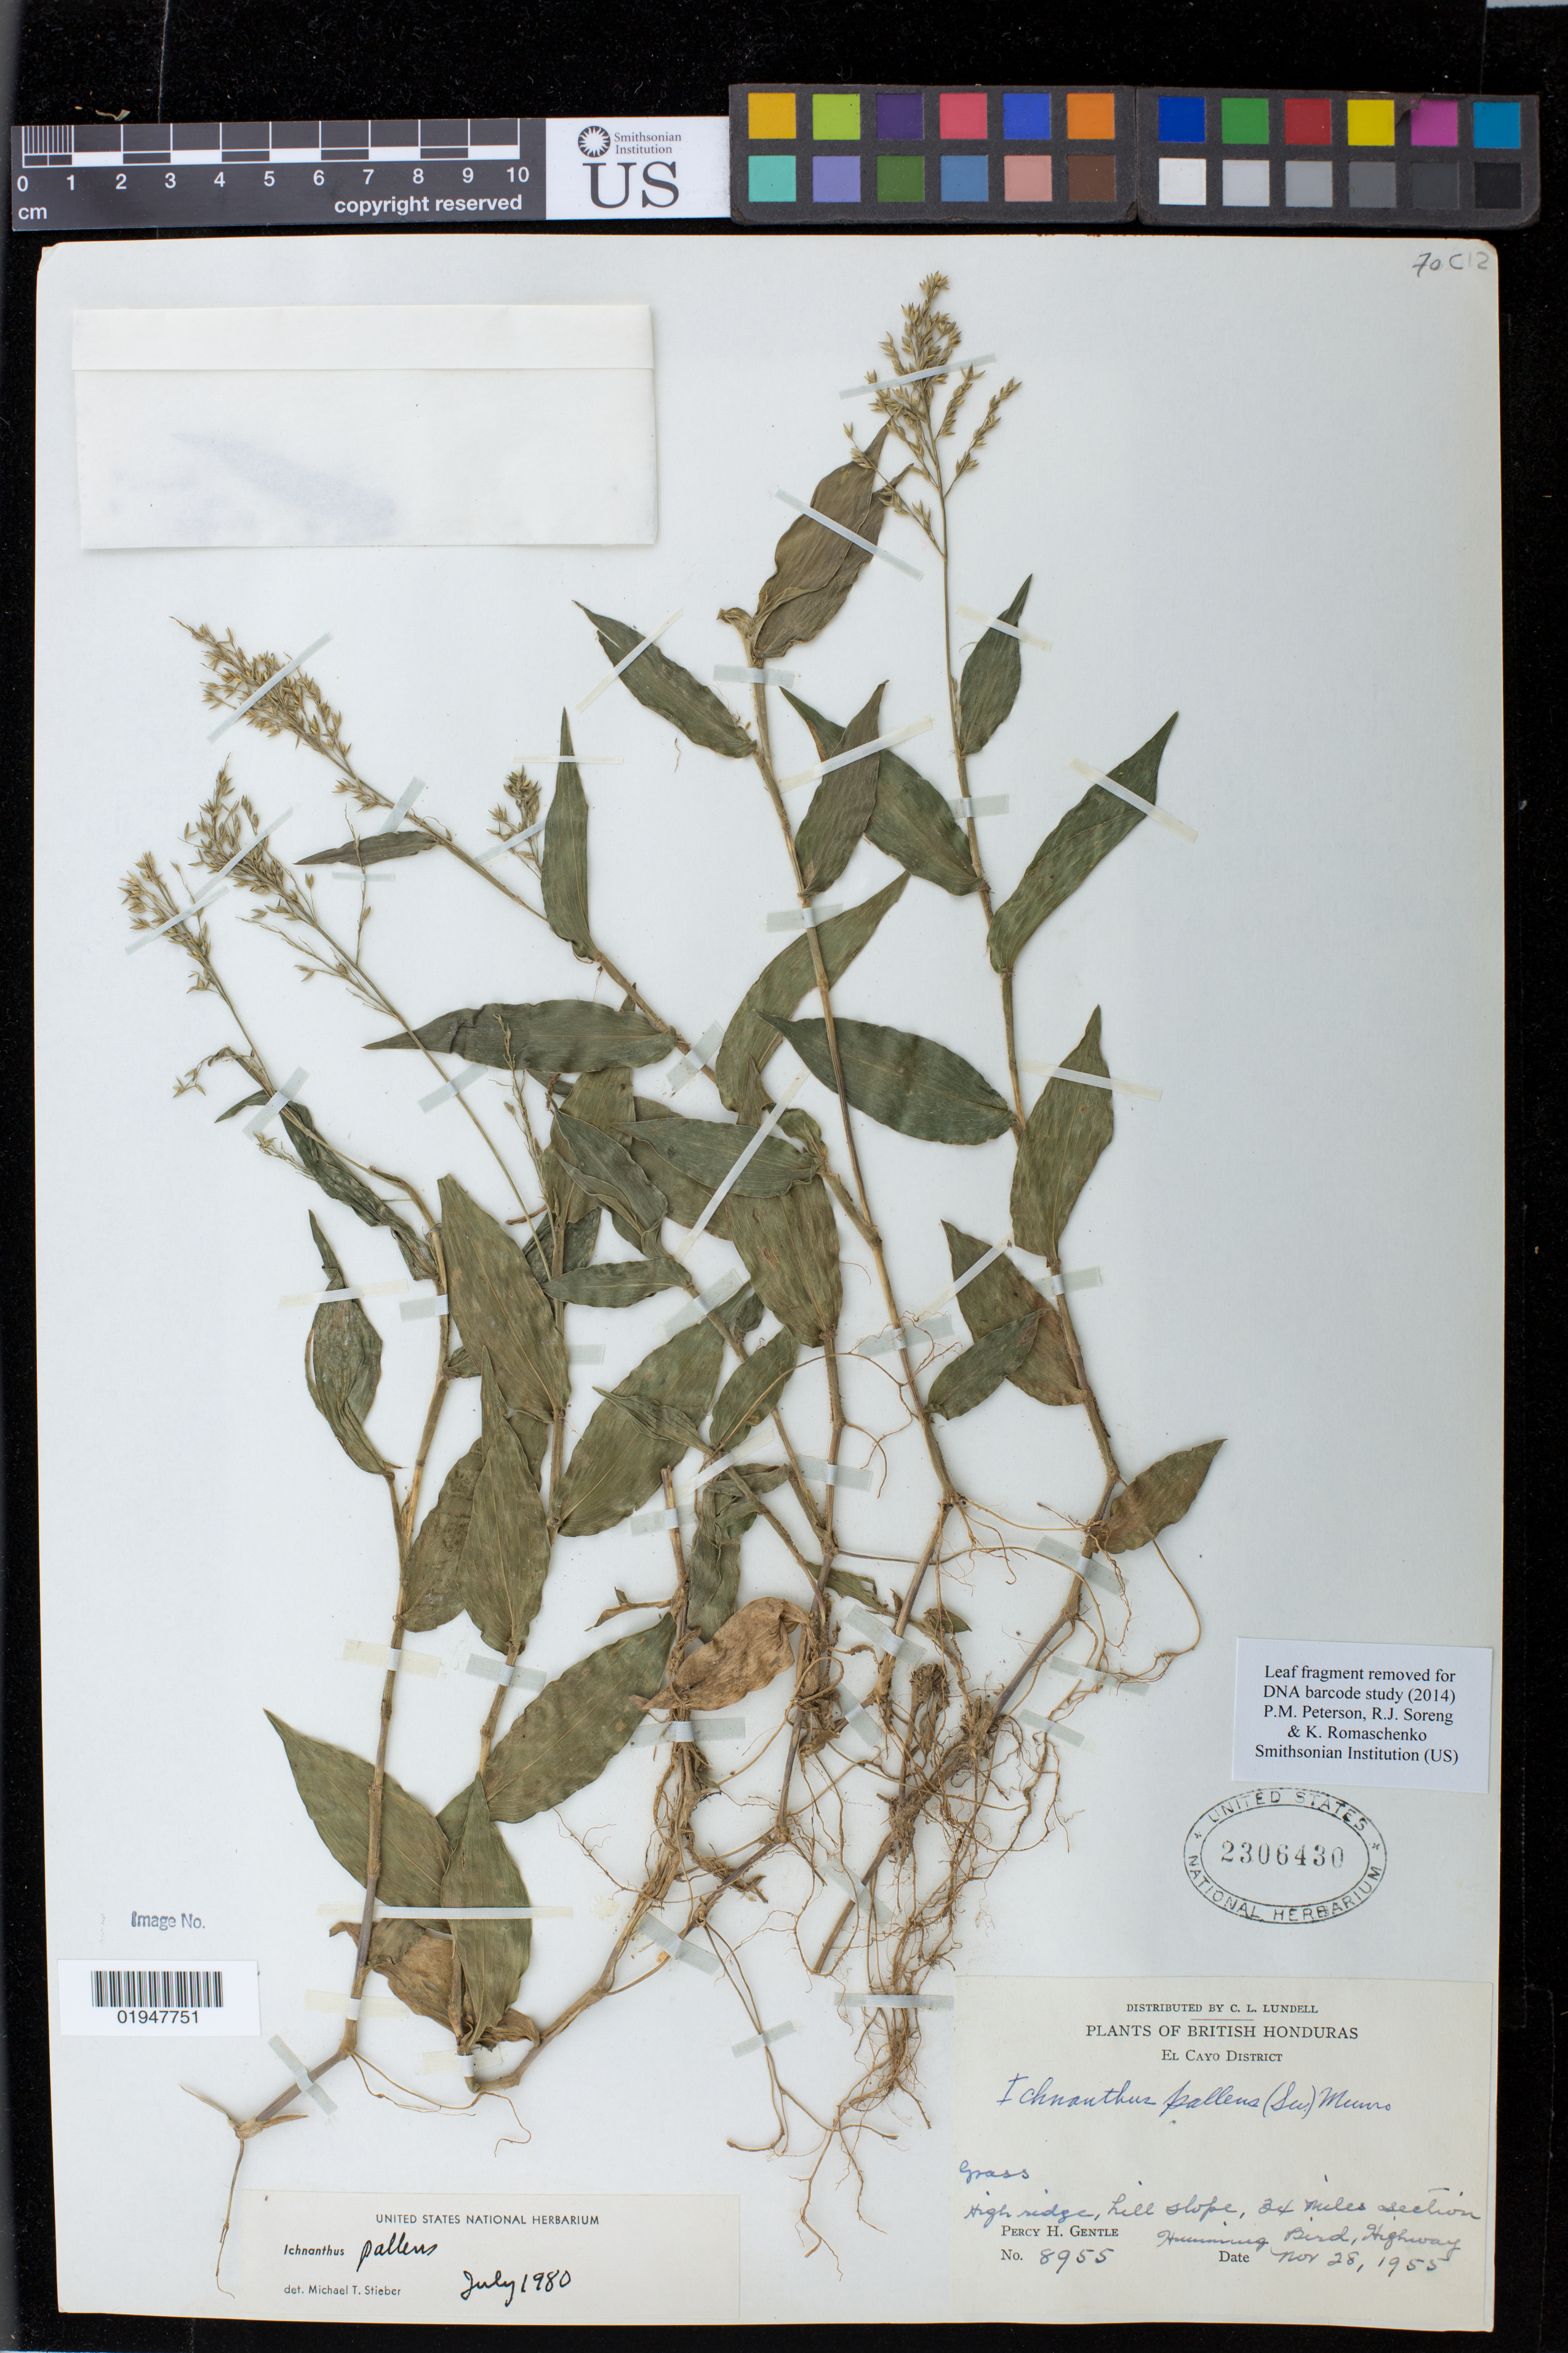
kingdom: Plantae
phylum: Tracheophyta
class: Liliopsida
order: Poales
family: Poaceae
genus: Ichnanthus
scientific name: Ichnanthus pallens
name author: (Sw.) Munro ex Benth.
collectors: P. H. Gentle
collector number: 8955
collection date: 1955-11-28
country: Belize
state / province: Cayo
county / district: Cayo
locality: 34 miles section Humming Bird, Highway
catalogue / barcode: US 2306430